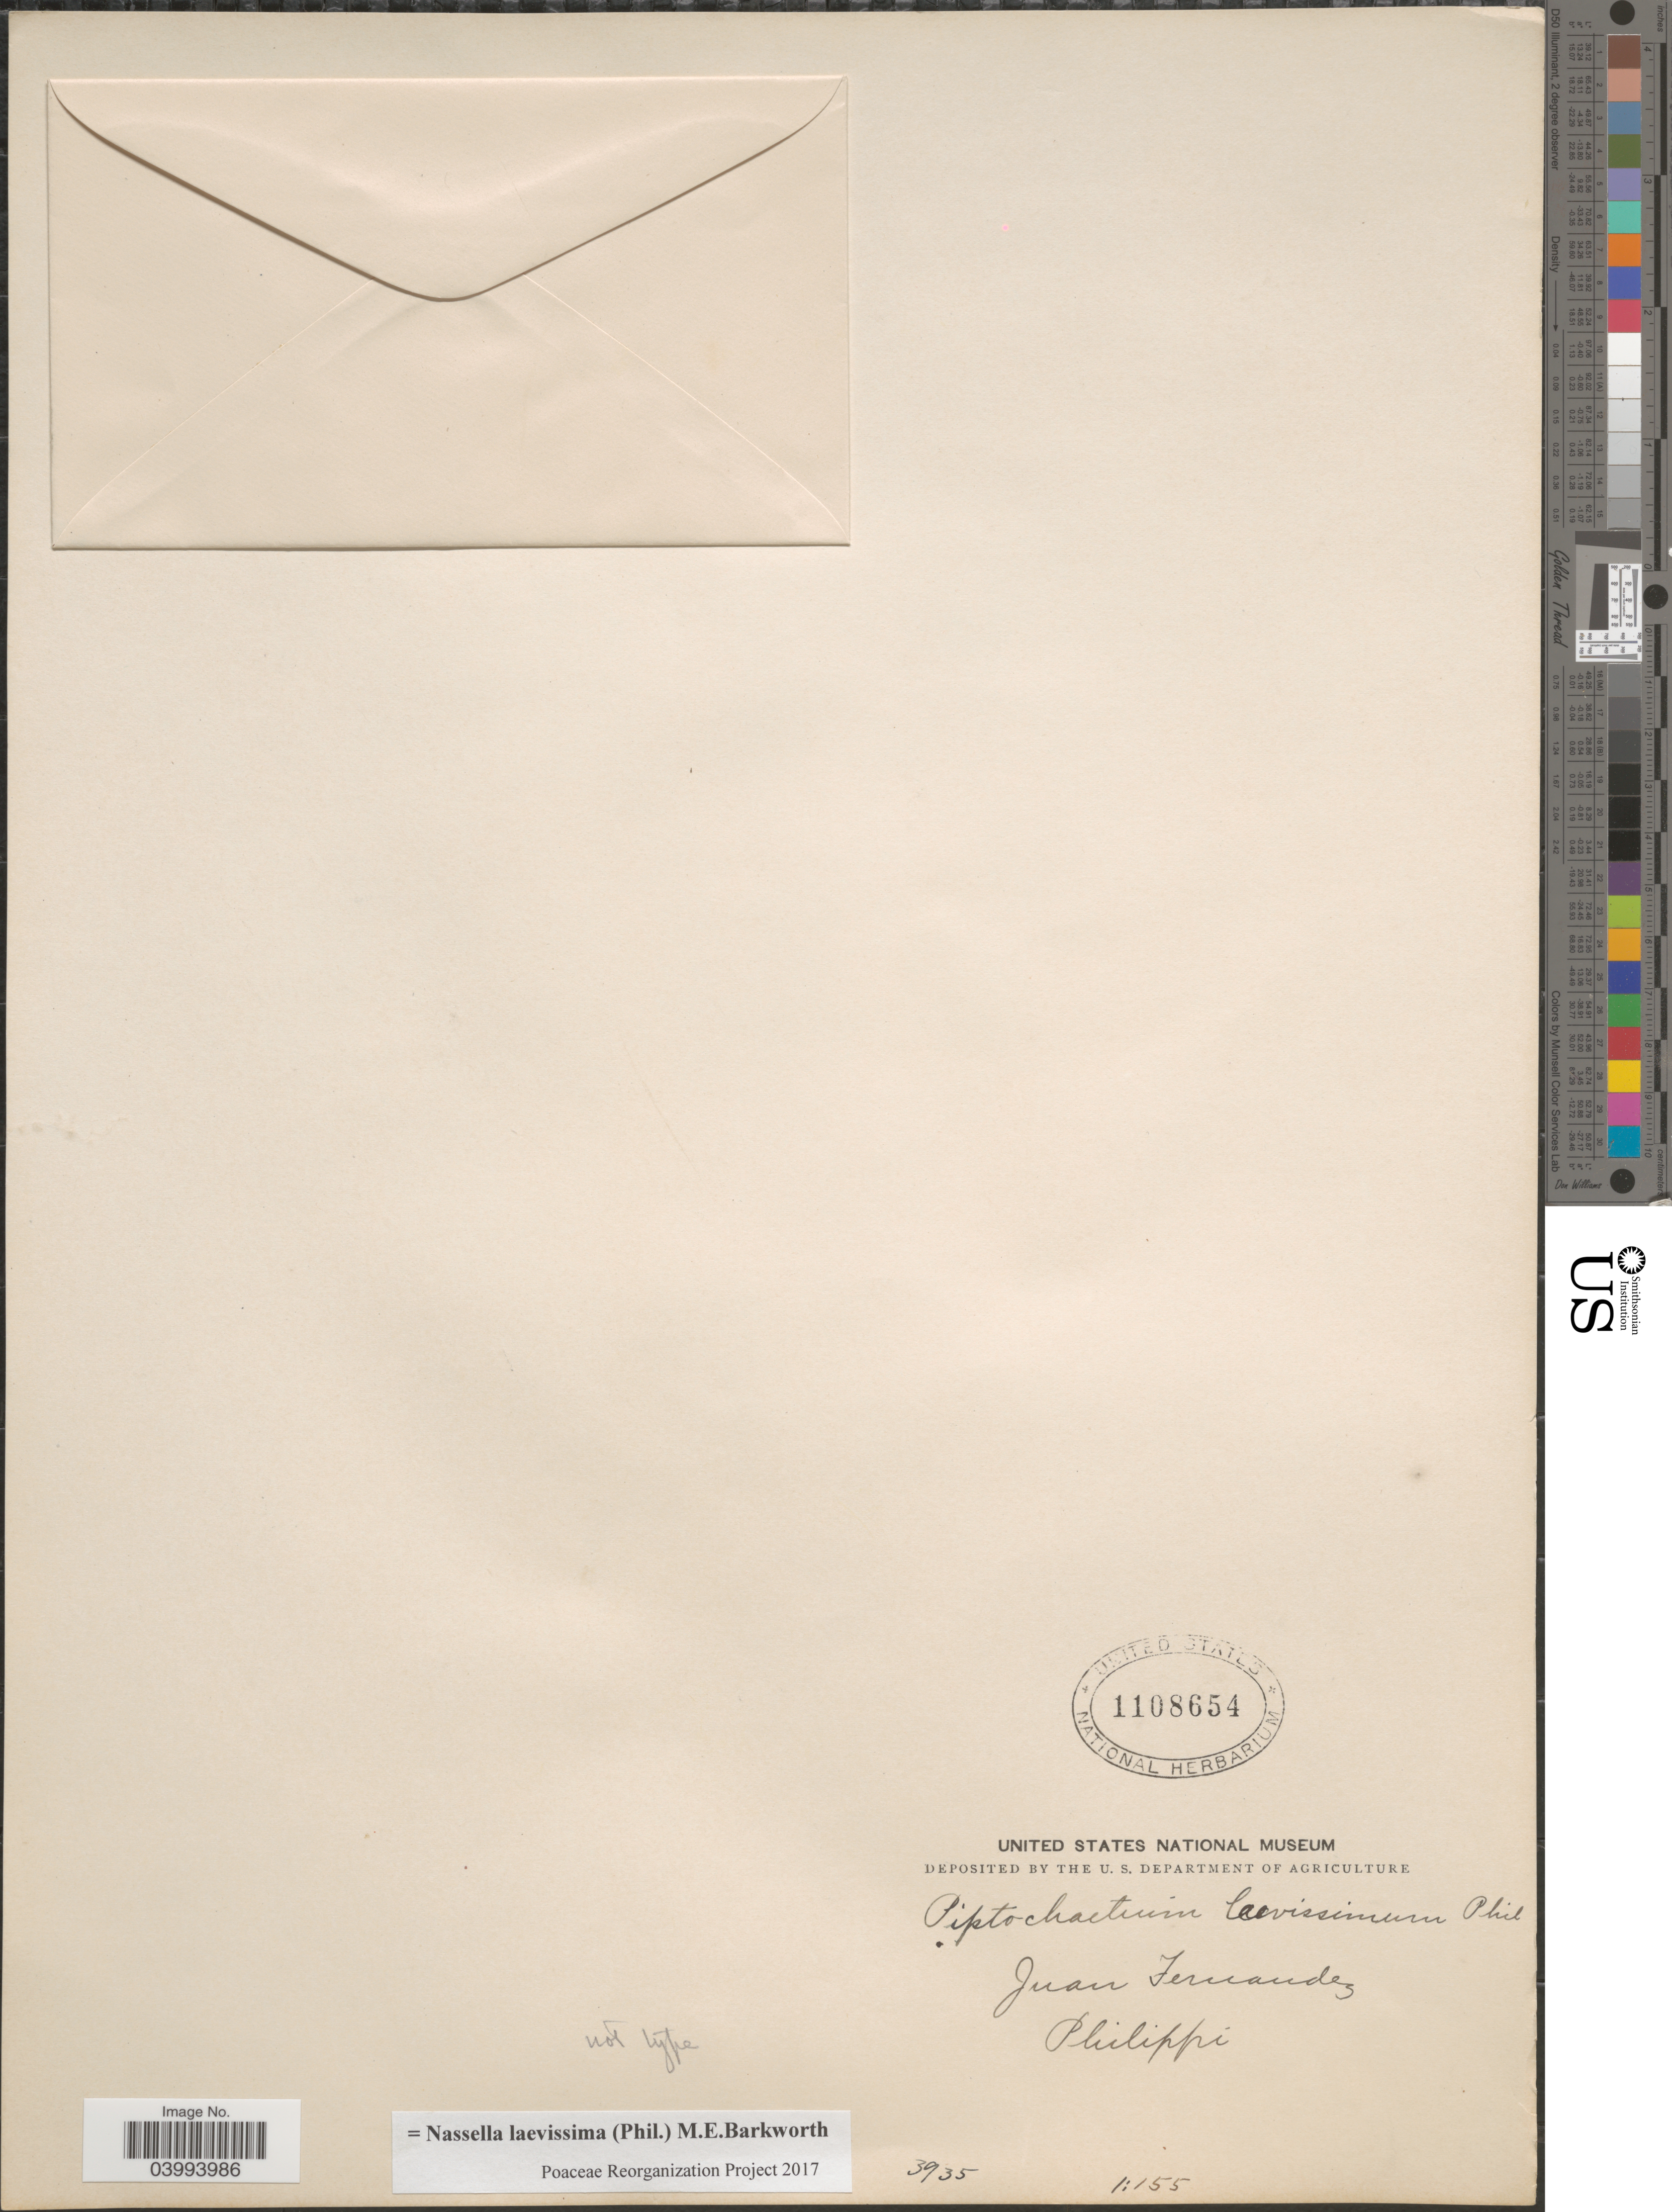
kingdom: Plantae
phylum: Tracheophyta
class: Liliopsida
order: Poales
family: Poaceae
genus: Nassella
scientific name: Nassella laevissima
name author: (Phil.) Barkworth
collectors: -. Philippi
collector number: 3935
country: Chile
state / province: Valparaíso (V)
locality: Juan Fernandez.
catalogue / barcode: US 1108654